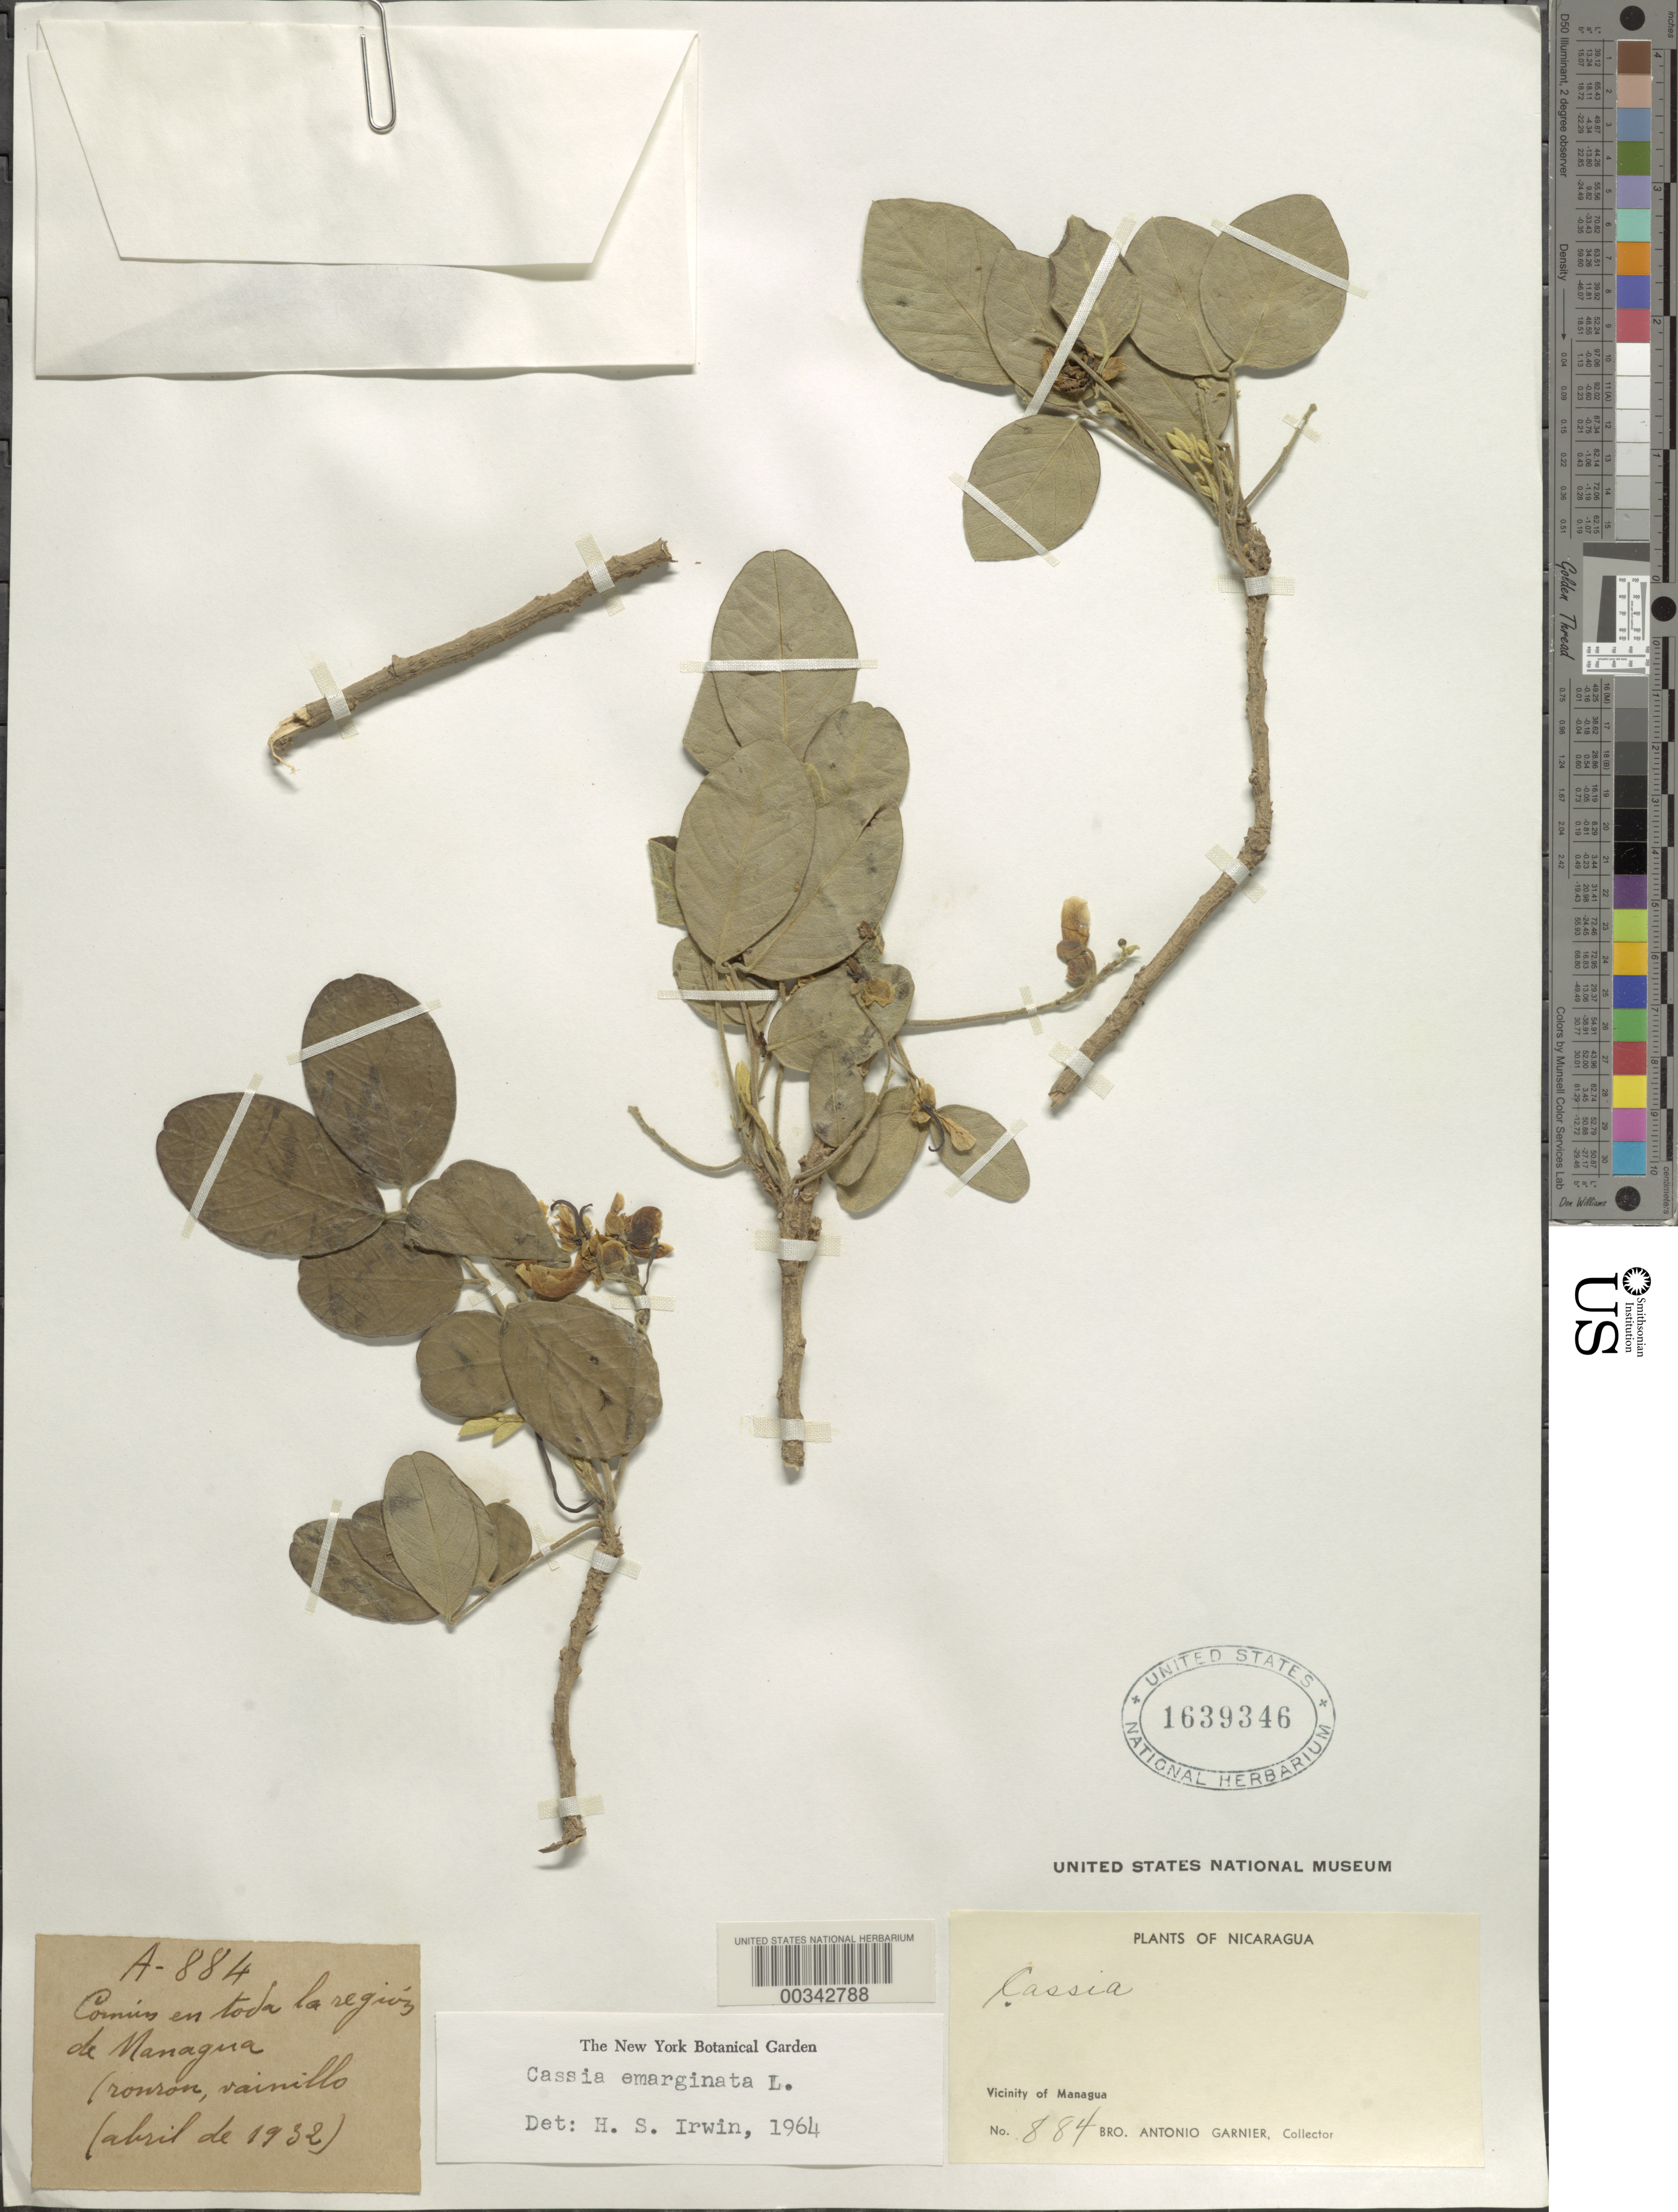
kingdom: Plantae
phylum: Tracheophyta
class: Magnoliopsida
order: Fabales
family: Fabaceae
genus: Senna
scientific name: Senna emarginata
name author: L.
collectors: Bro. A. Garnier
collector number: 884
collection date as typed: Apr 1932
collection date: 1932-04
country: Nicaragua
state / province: Managua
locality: Region of managua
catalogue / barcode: US 1639346